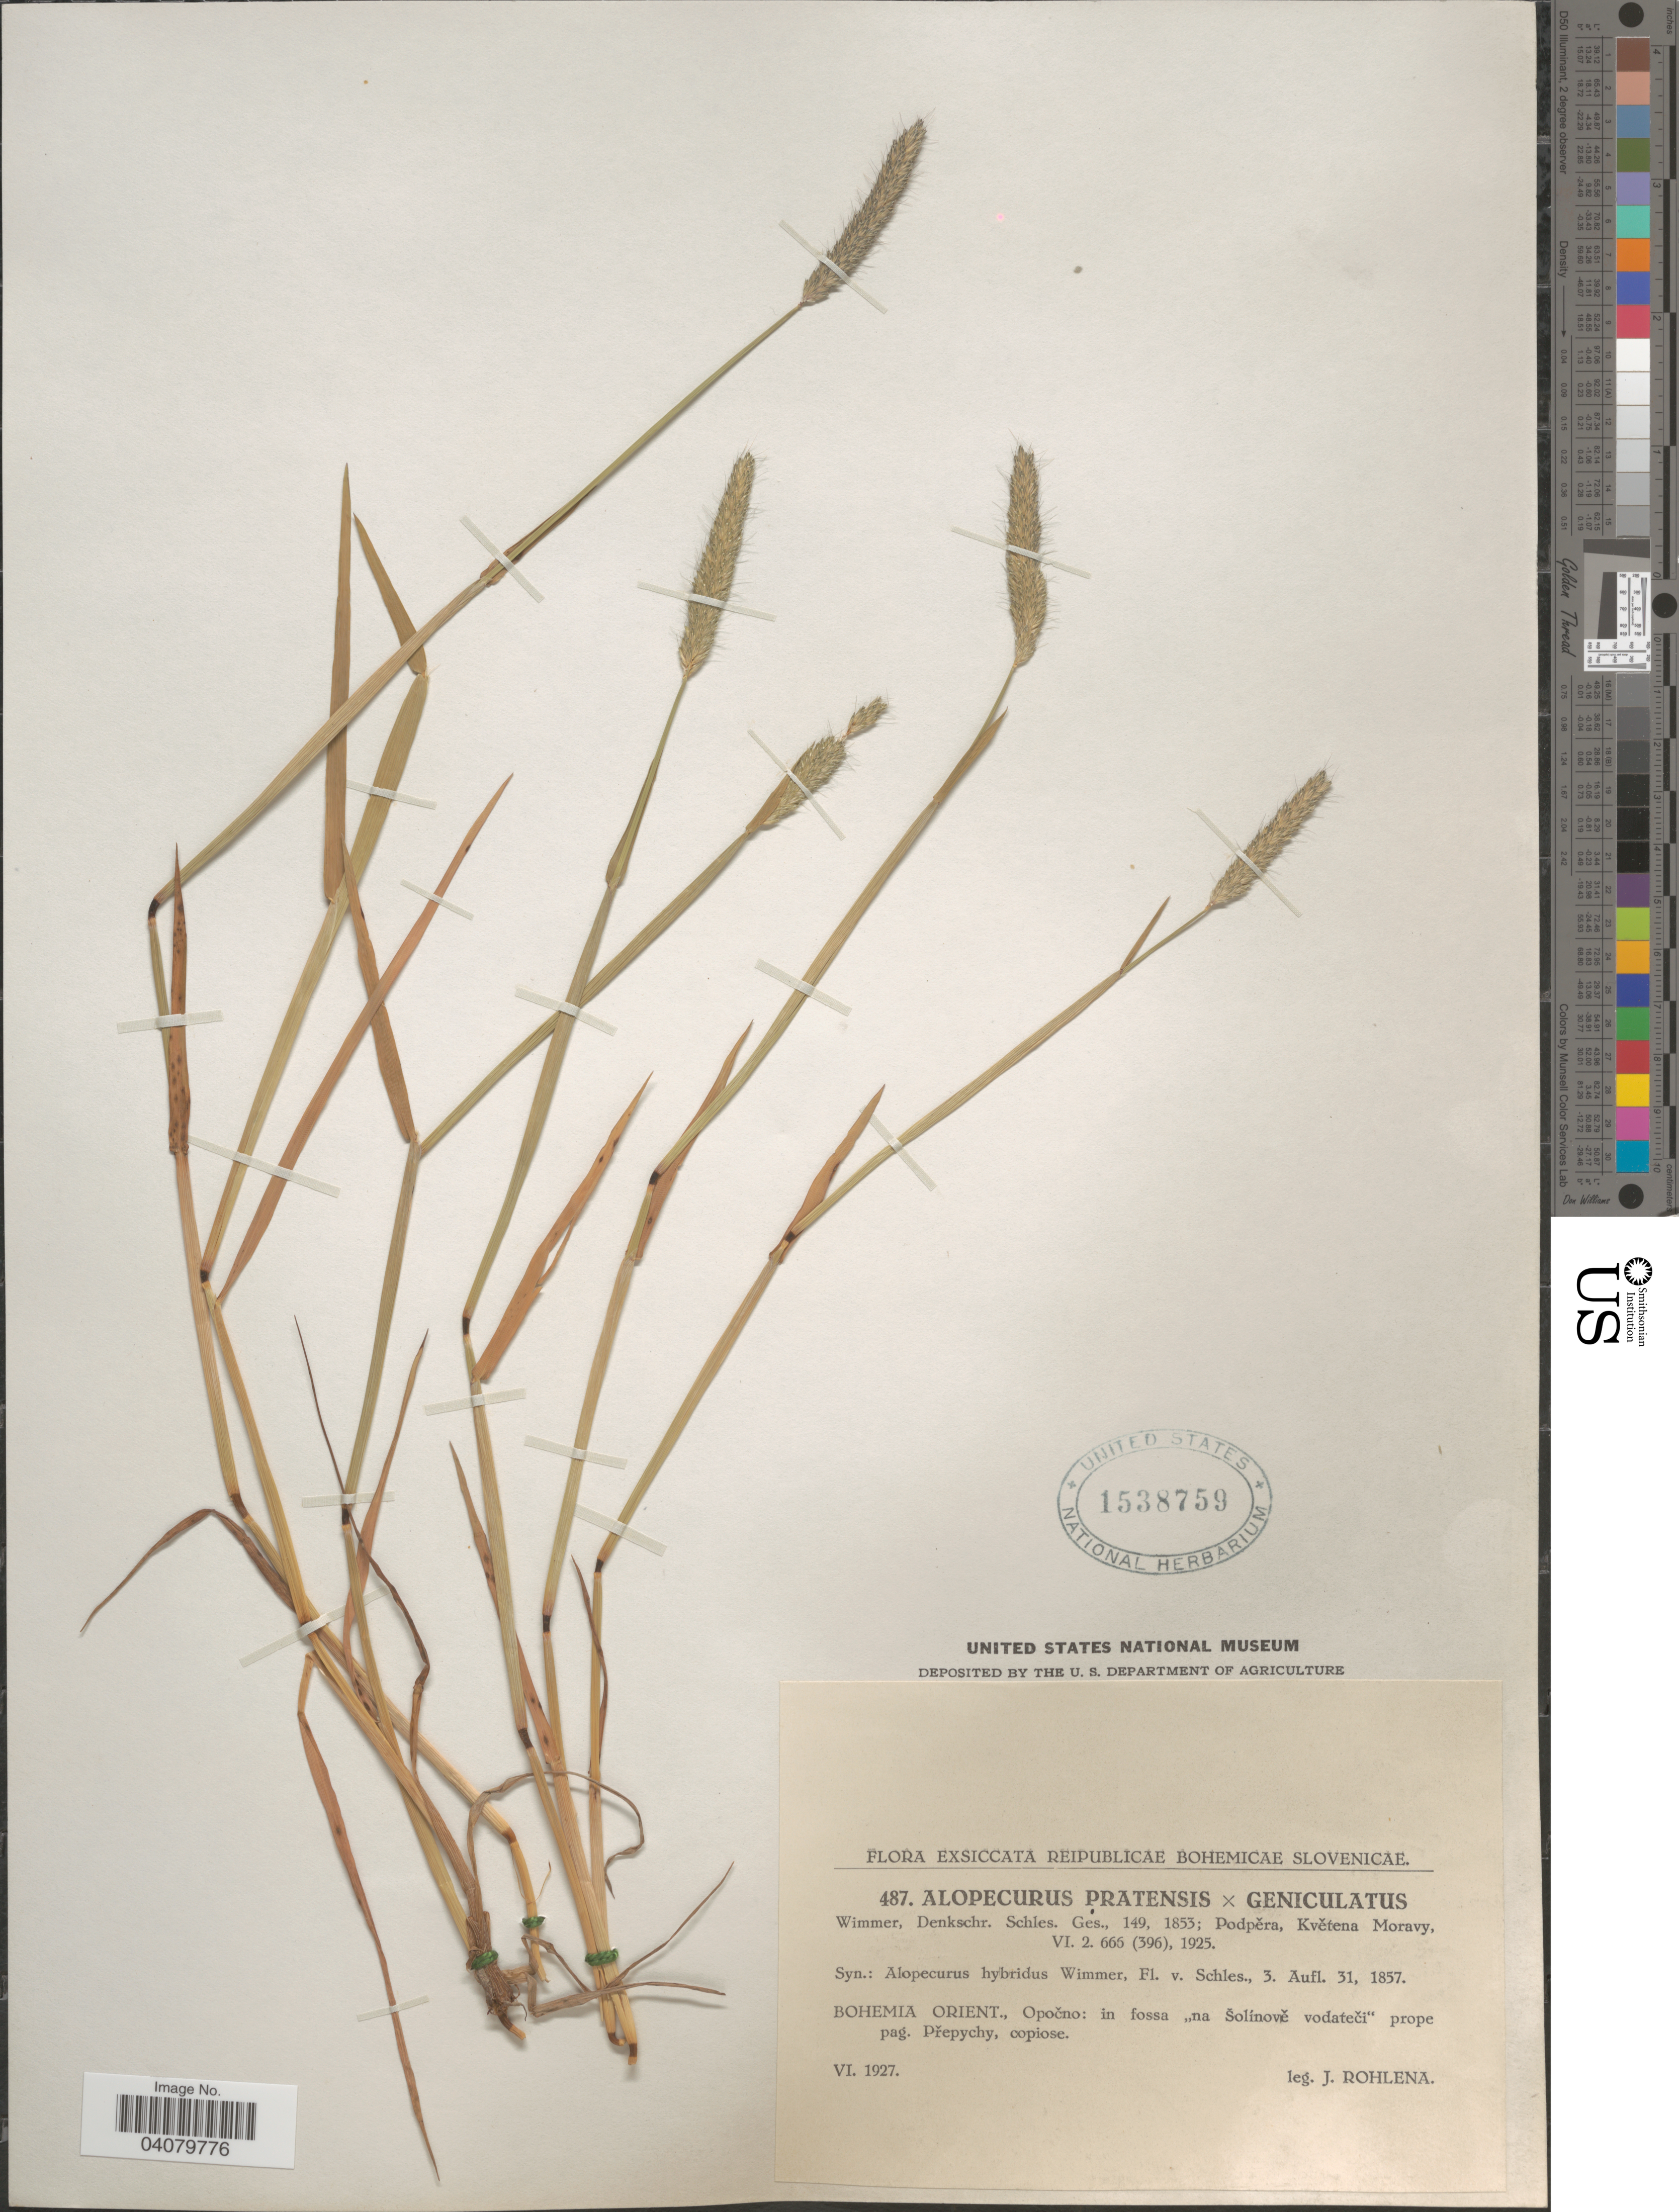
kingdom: Plantae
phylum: Tracheophyta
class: Liliopsida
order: Poales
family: Poaceae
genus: Alopecurus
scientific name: Alopecurus pratensis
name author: L.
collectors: J. Rohlena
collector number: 487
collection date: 1927-06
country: Czechia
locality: Reipublicae Bohemicae Slovenicae. Bohemia Orient., Opočno: in fossa "na Šolínově vodateči" prope pag. Přepychy, copiose.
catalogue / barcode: US 1538759